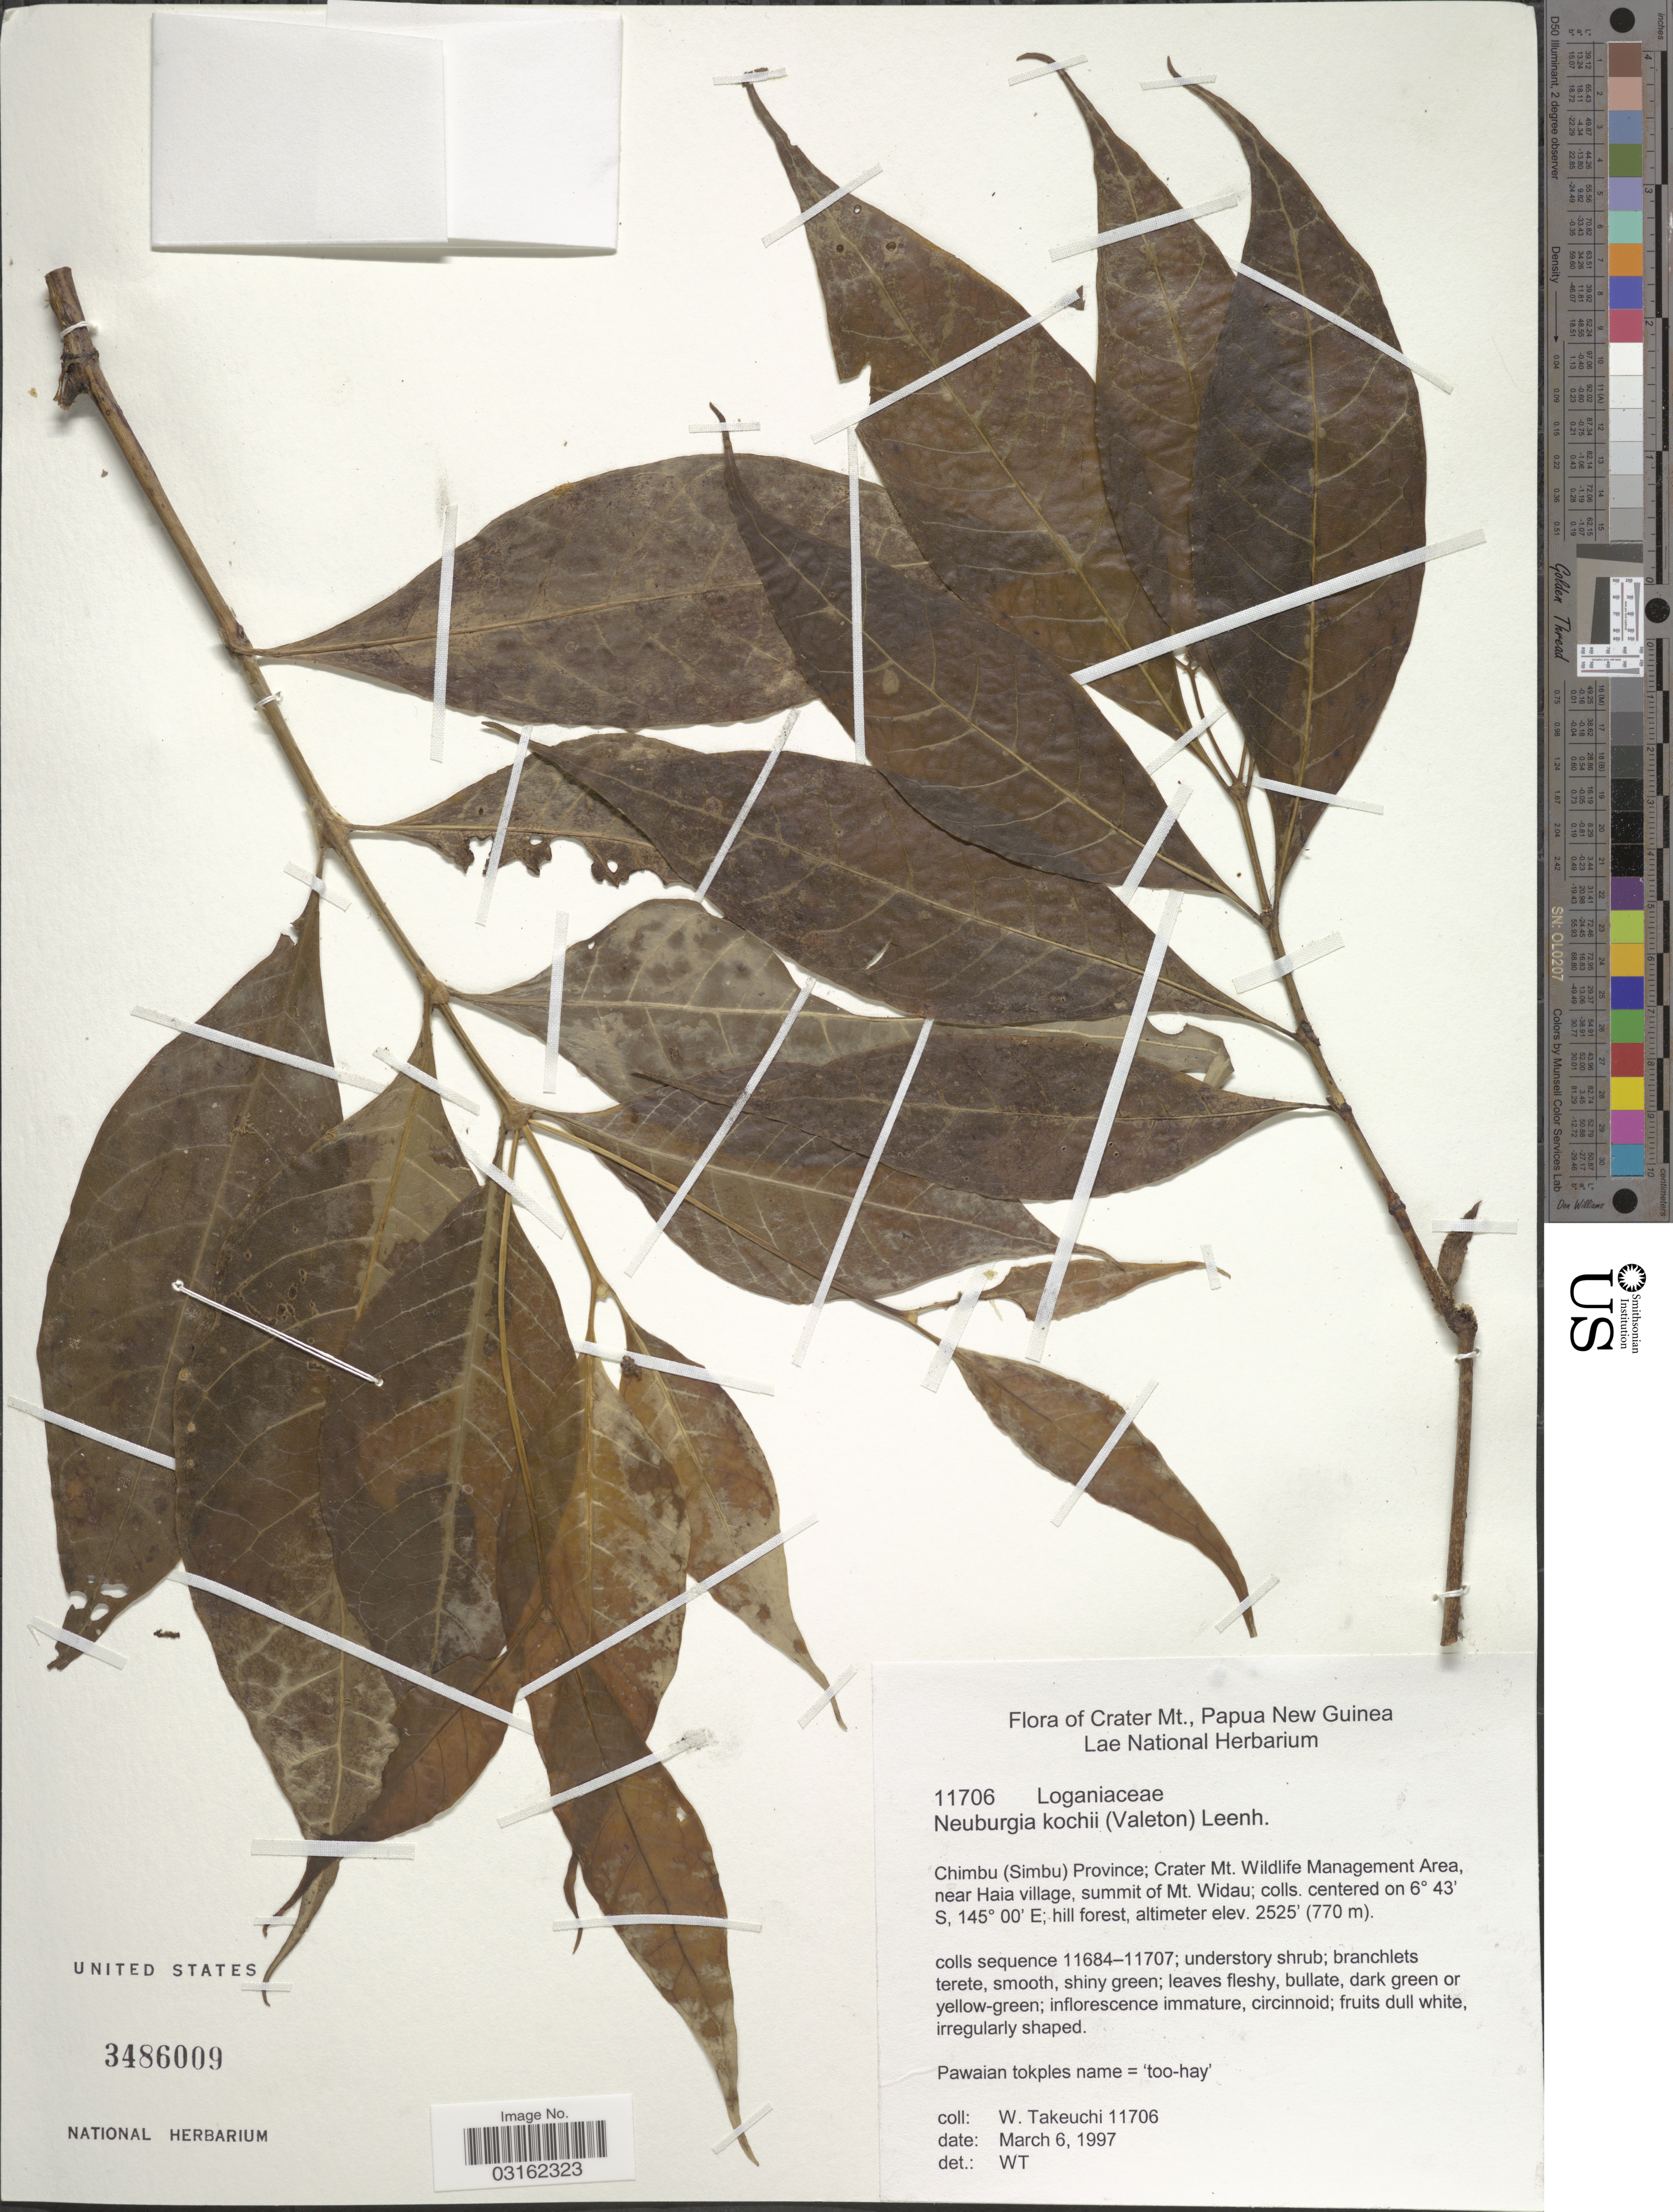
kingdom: Plantae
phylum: Tracheophyta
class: Magnoliopsida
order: Gentianales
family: Loganiaceae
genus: Neuburgia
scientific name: Neuburgia kochii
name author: (Valeton) Leenh.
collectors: W. Takeuchi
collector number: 11706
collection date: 1997-03-06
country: Papua New Guinea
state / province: Chimbu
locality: Crater Mt., Chimbu (Simbu) Province; Crater Mt. Wildlife Management Area, near Haia village, summit of Mt. Widau.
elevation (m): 770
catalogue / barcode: US 3486009